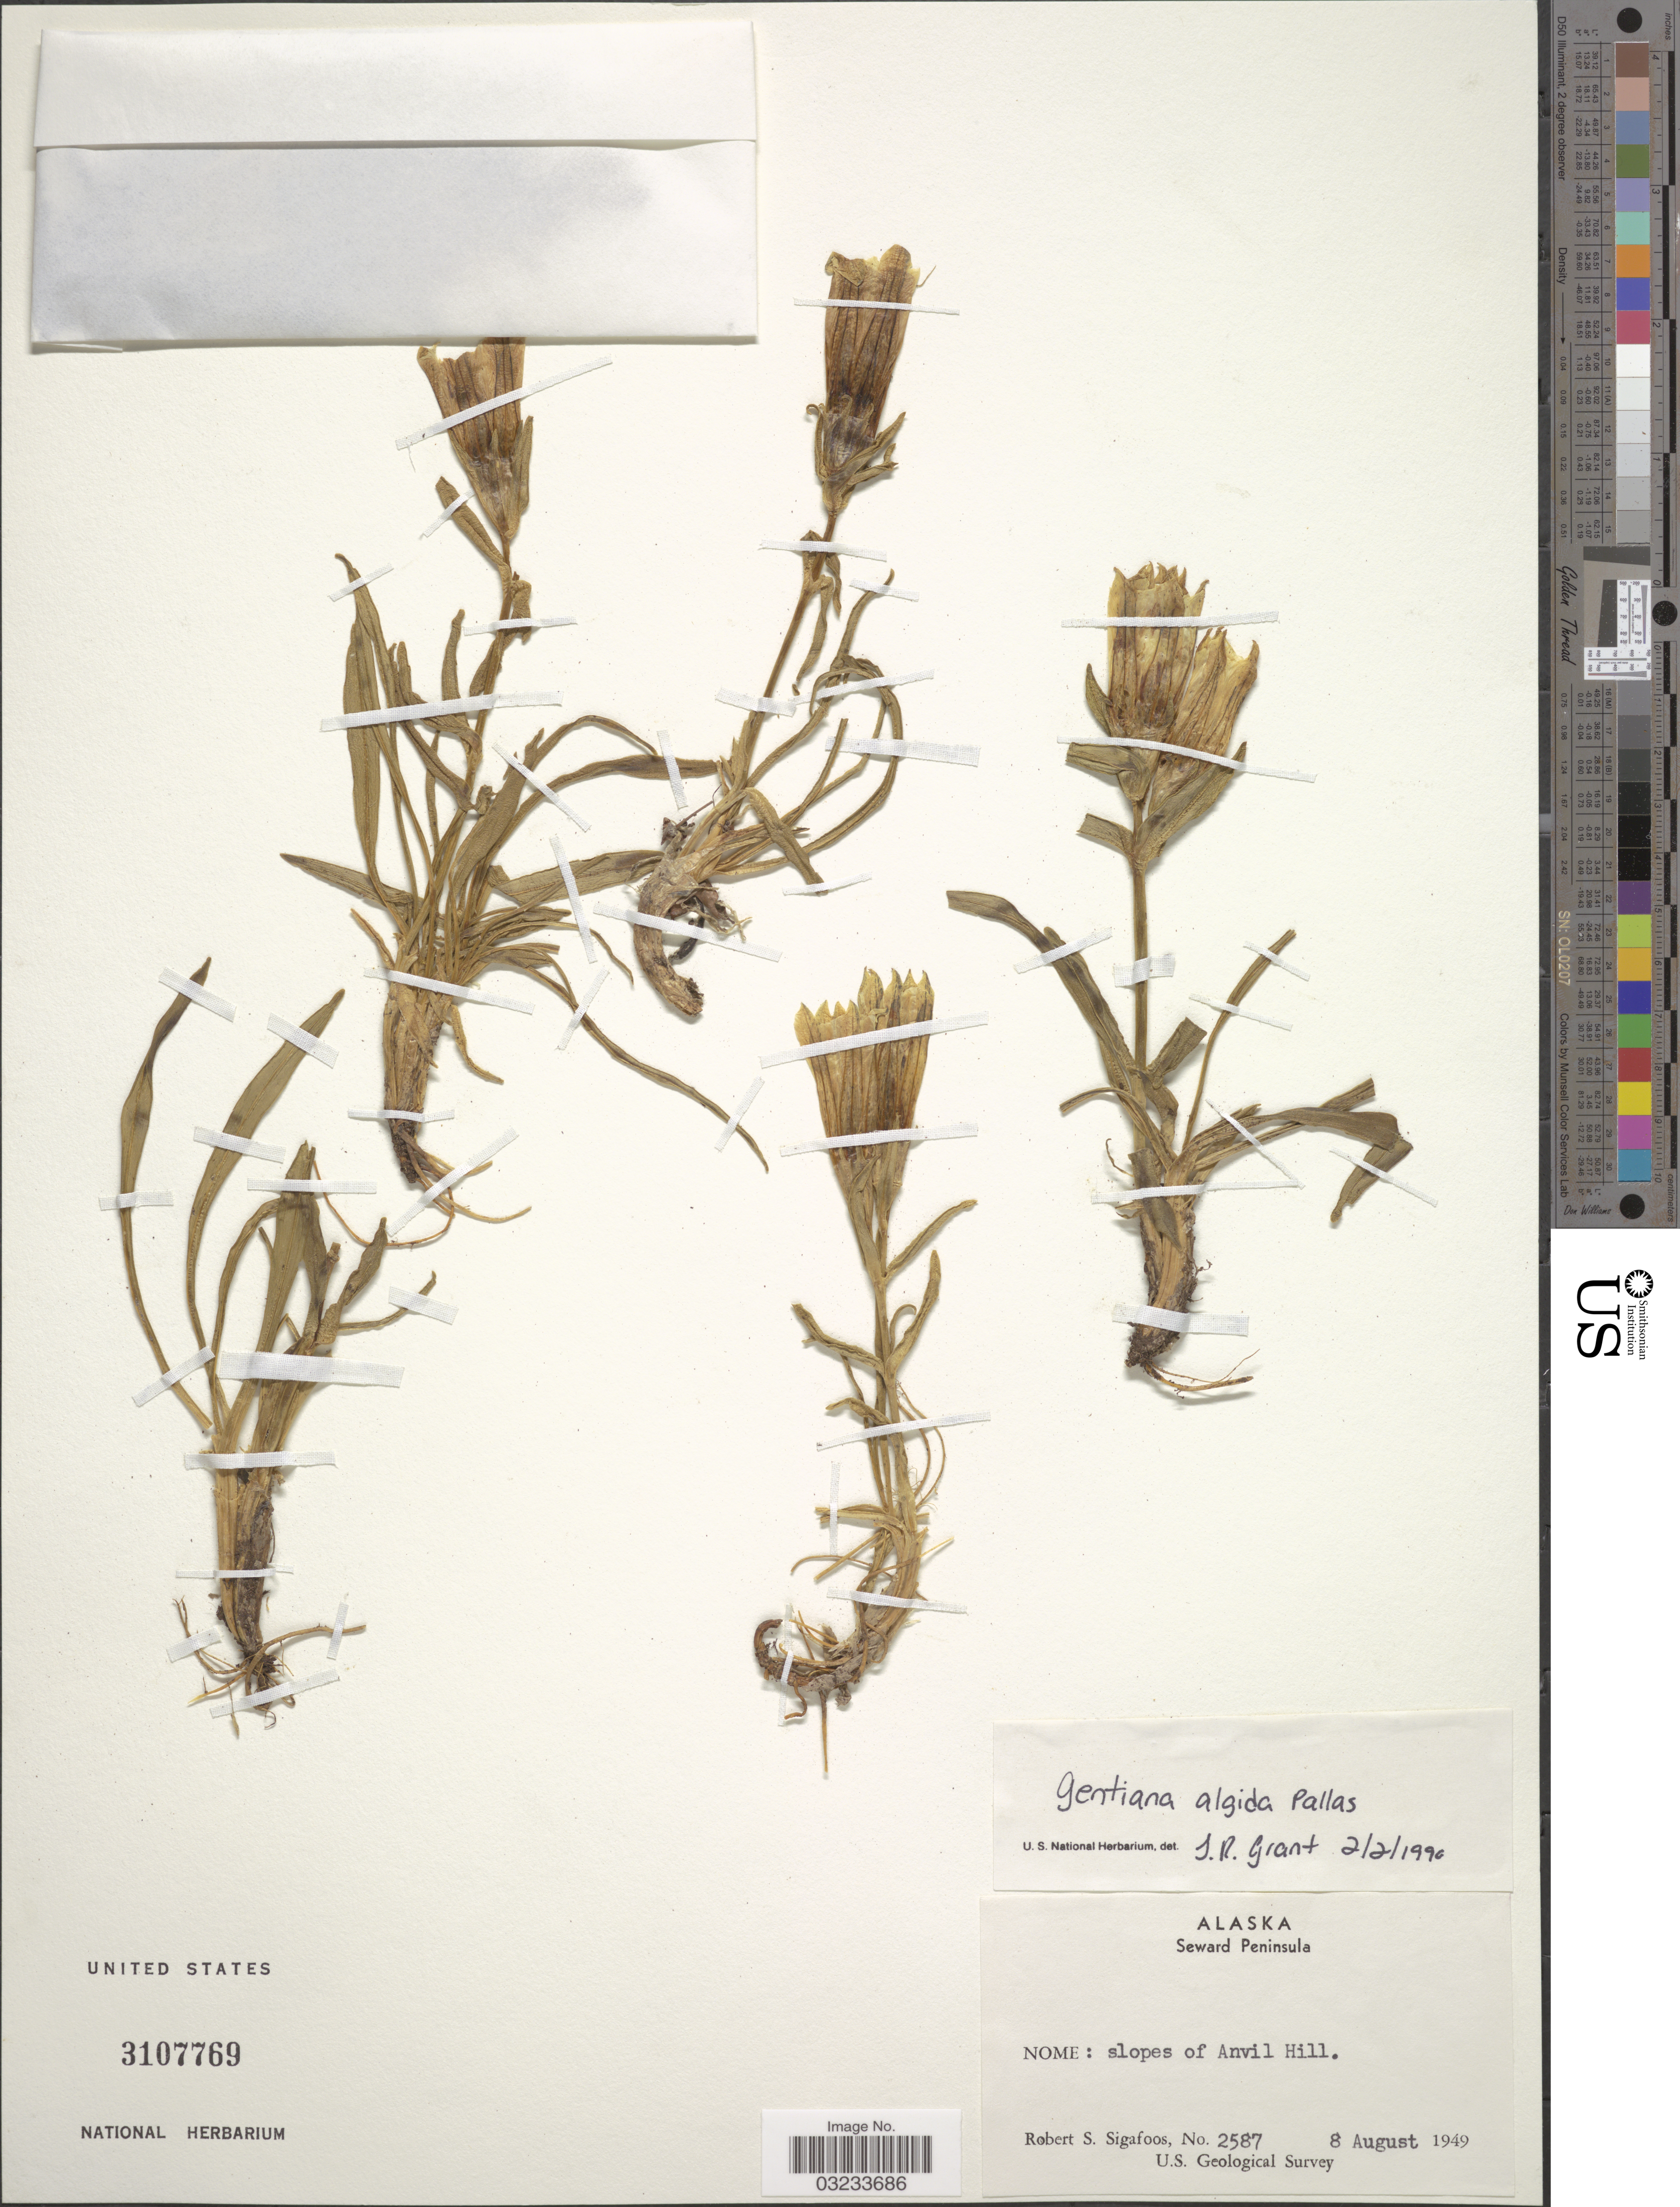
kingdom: Plantae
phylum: Tracheophyta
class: Magnoliopsida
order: Gentianales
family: Gentianaceae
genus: Gentiana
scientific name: Gentiana algida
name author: Pall.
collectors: R. Sigafoos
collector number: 2587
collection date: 1949-08-08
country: United States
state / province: Alaska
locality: Seward Peninsula. Nome: slopes of Anvil Hill.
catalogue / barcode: US 3107769